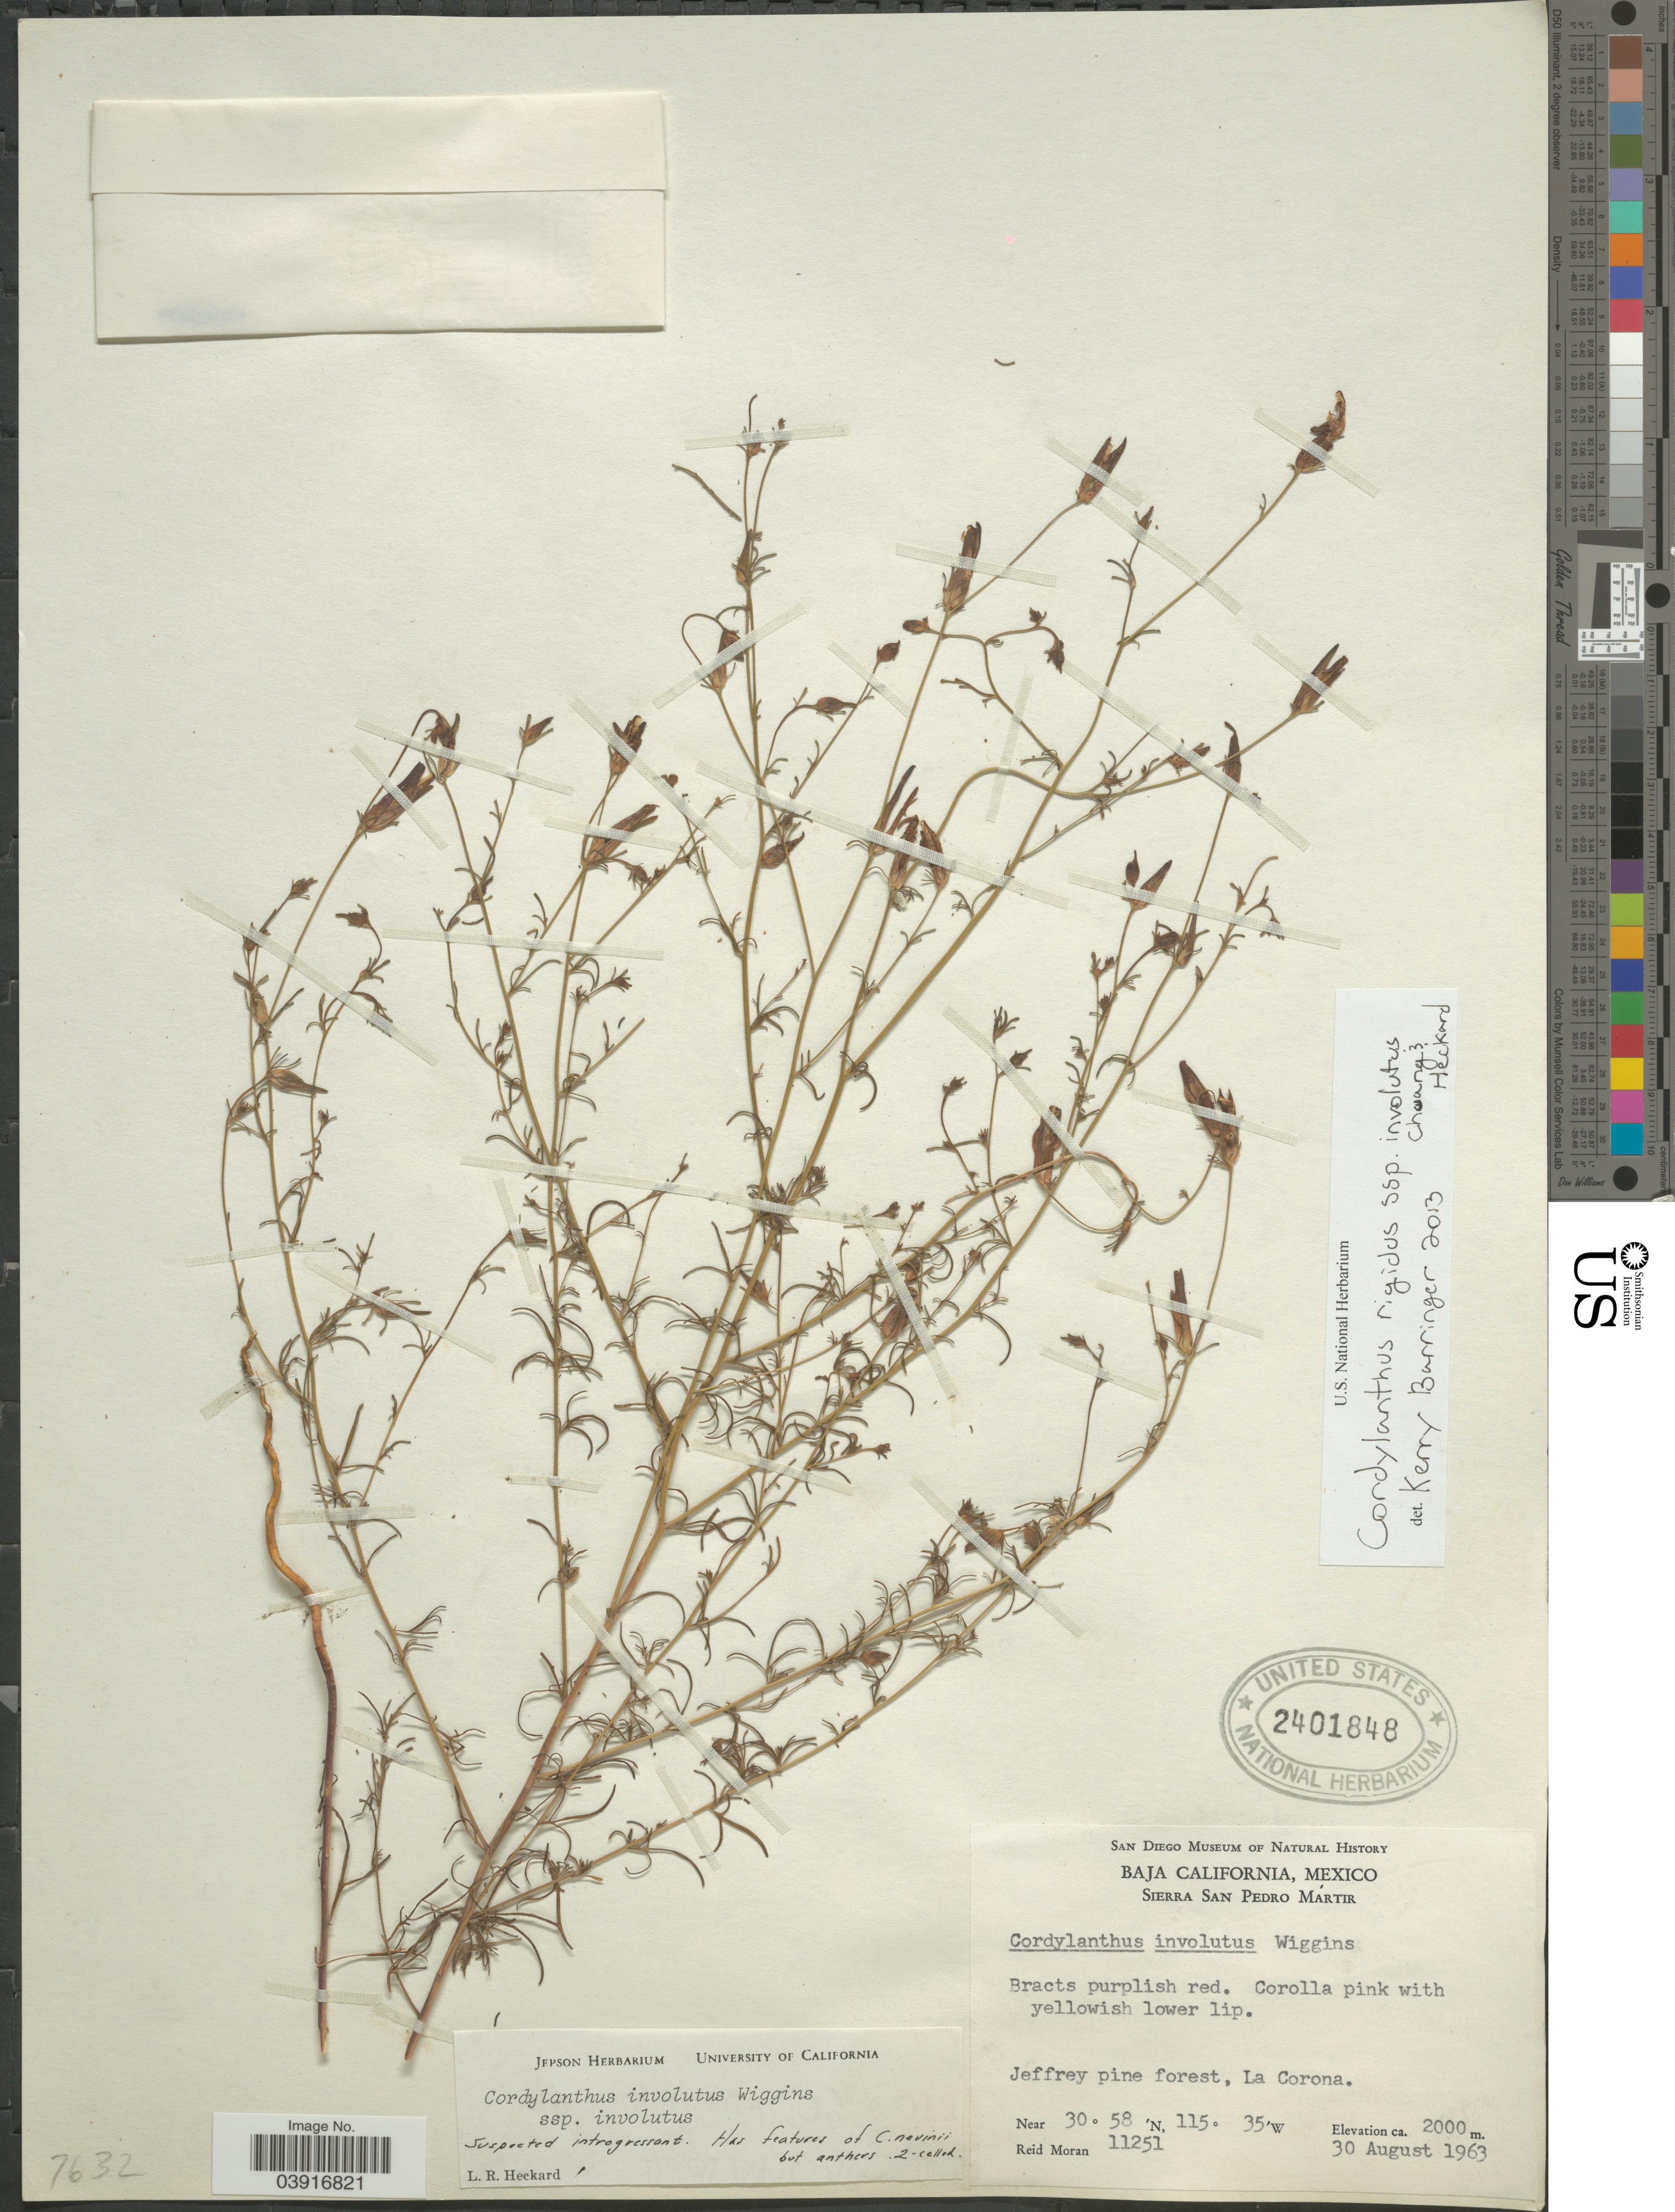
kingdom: Plantae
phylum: Tracheophyta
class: Magnoliopsida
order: Lamiales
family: Orobanchaceae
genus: Cordylanthus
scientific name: Cordylanthus rigidus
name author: (Benth.) Jeps.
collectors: R. Moran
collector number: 11251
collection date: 1963-08-30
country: Mexico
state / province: Baja California Norte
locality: Sierra San Pedro Martir. Jeffrey pine forest, La Corona.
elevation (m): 2000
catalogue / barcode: US 2401848